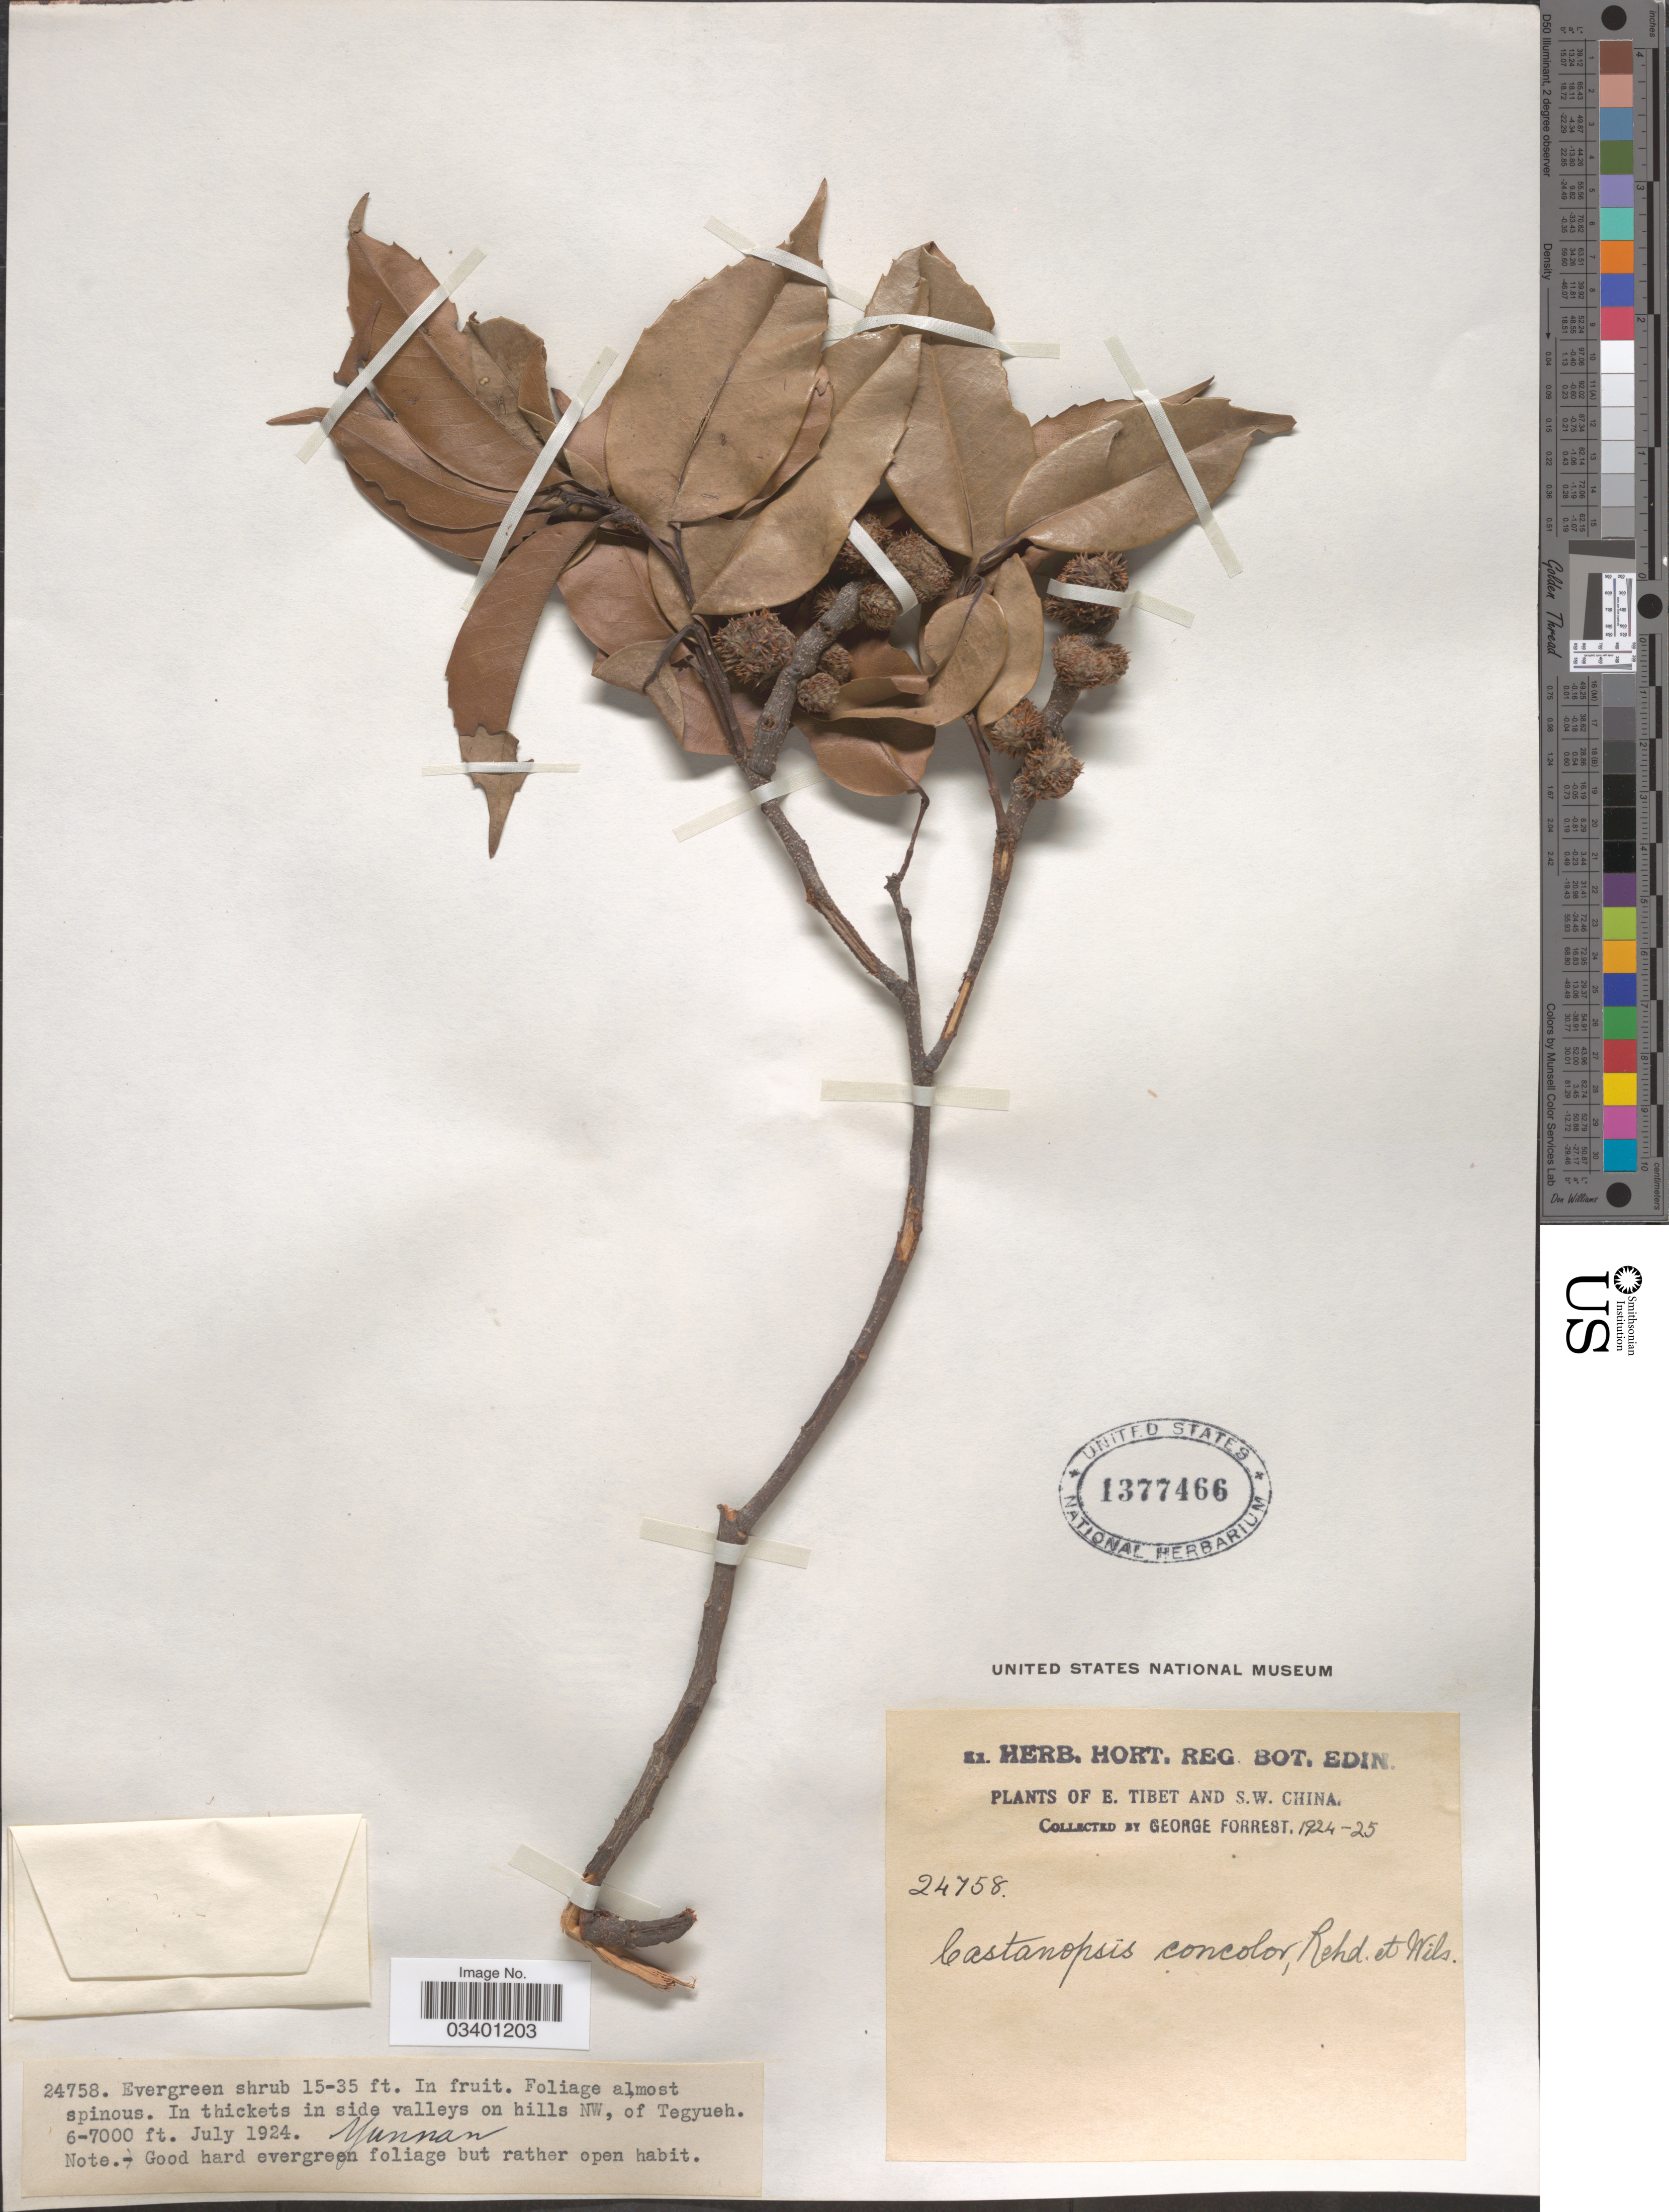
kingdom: Plantae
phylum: Tracheophyta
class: Magnoliopsida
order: Fagales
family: Fagaceae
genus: Castanopsis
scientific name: Castanopsis orthacantha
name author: Franch.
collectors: G. Forrest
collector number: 24758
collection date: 1924-07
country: China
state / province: Yunnan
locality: In thickets in side valleys on hills NW, of Tegyueh.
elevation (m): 1829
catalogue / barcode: US 1377466